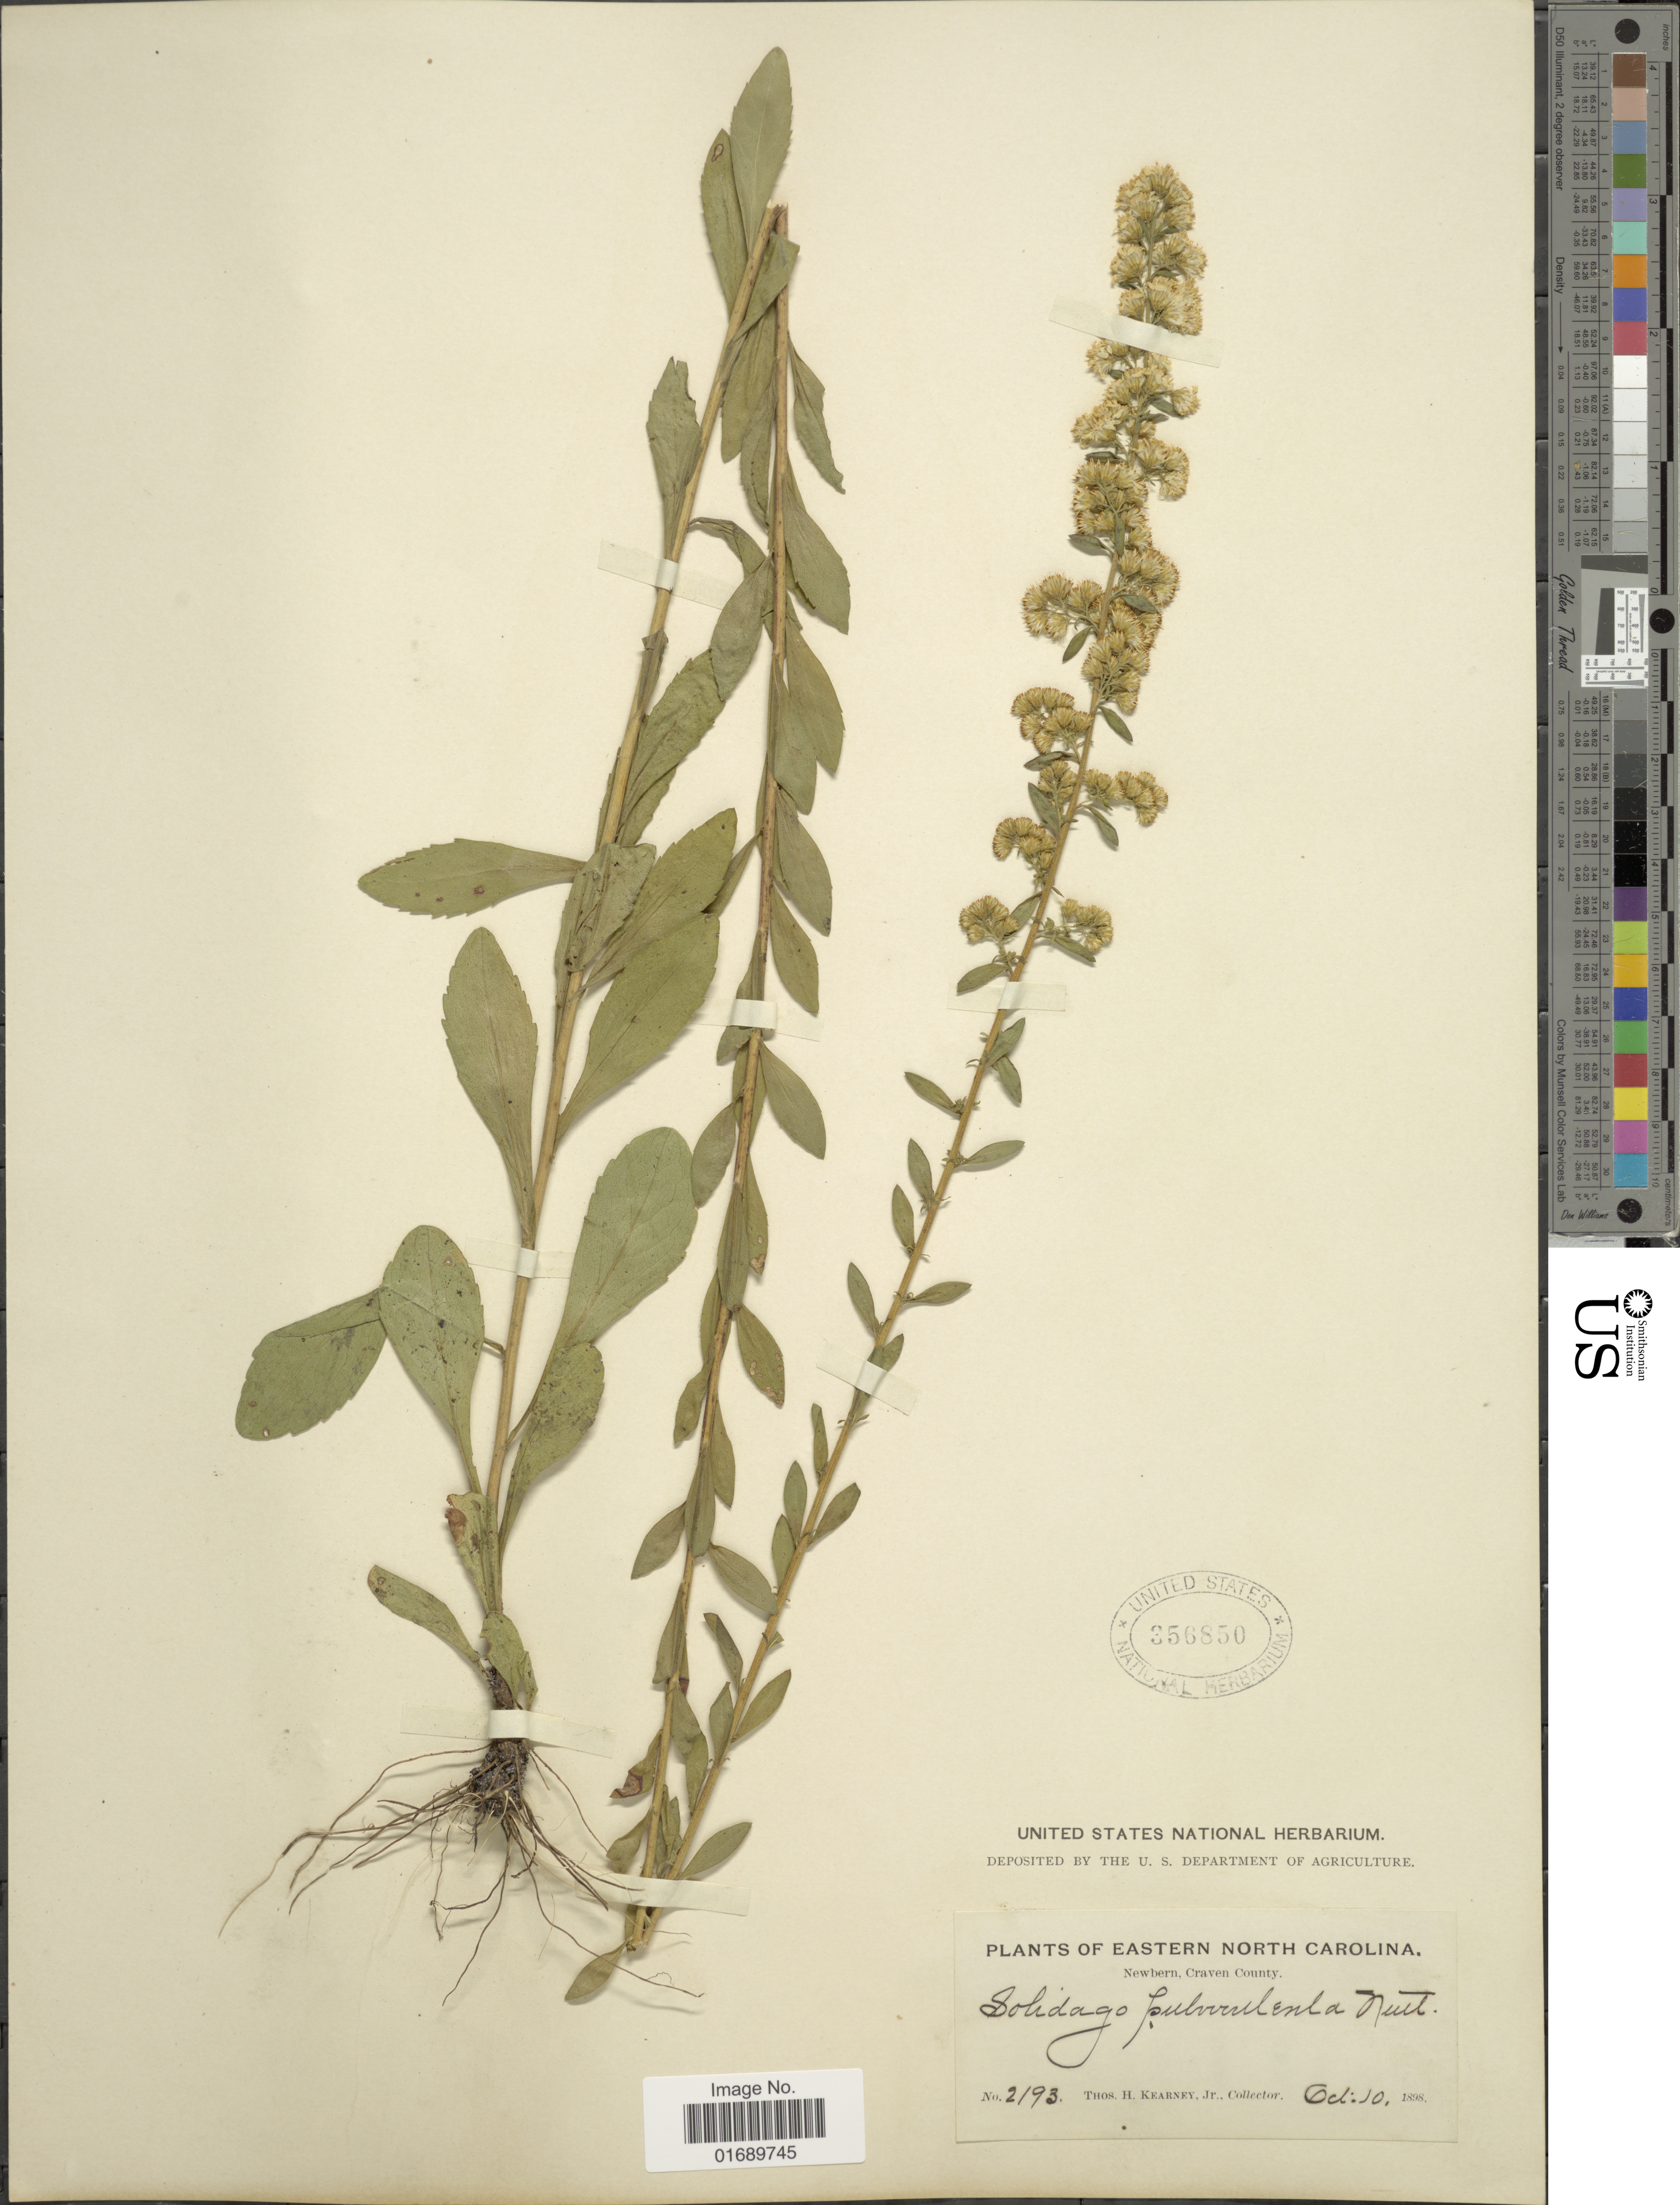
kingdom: Plantae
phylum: Tracheophyta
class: Magnoliopsida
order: Asterales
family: Asteraceae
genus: Solidago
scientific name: Solidago puberula var. pulverulenta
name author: (Nutt.) Chapman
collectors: T. H. Kearney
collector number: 2193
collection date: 1898-10-10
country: United States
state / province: North Carolina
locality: Eastern North Carolina, Newbern. Craven County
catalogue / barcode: US 356850